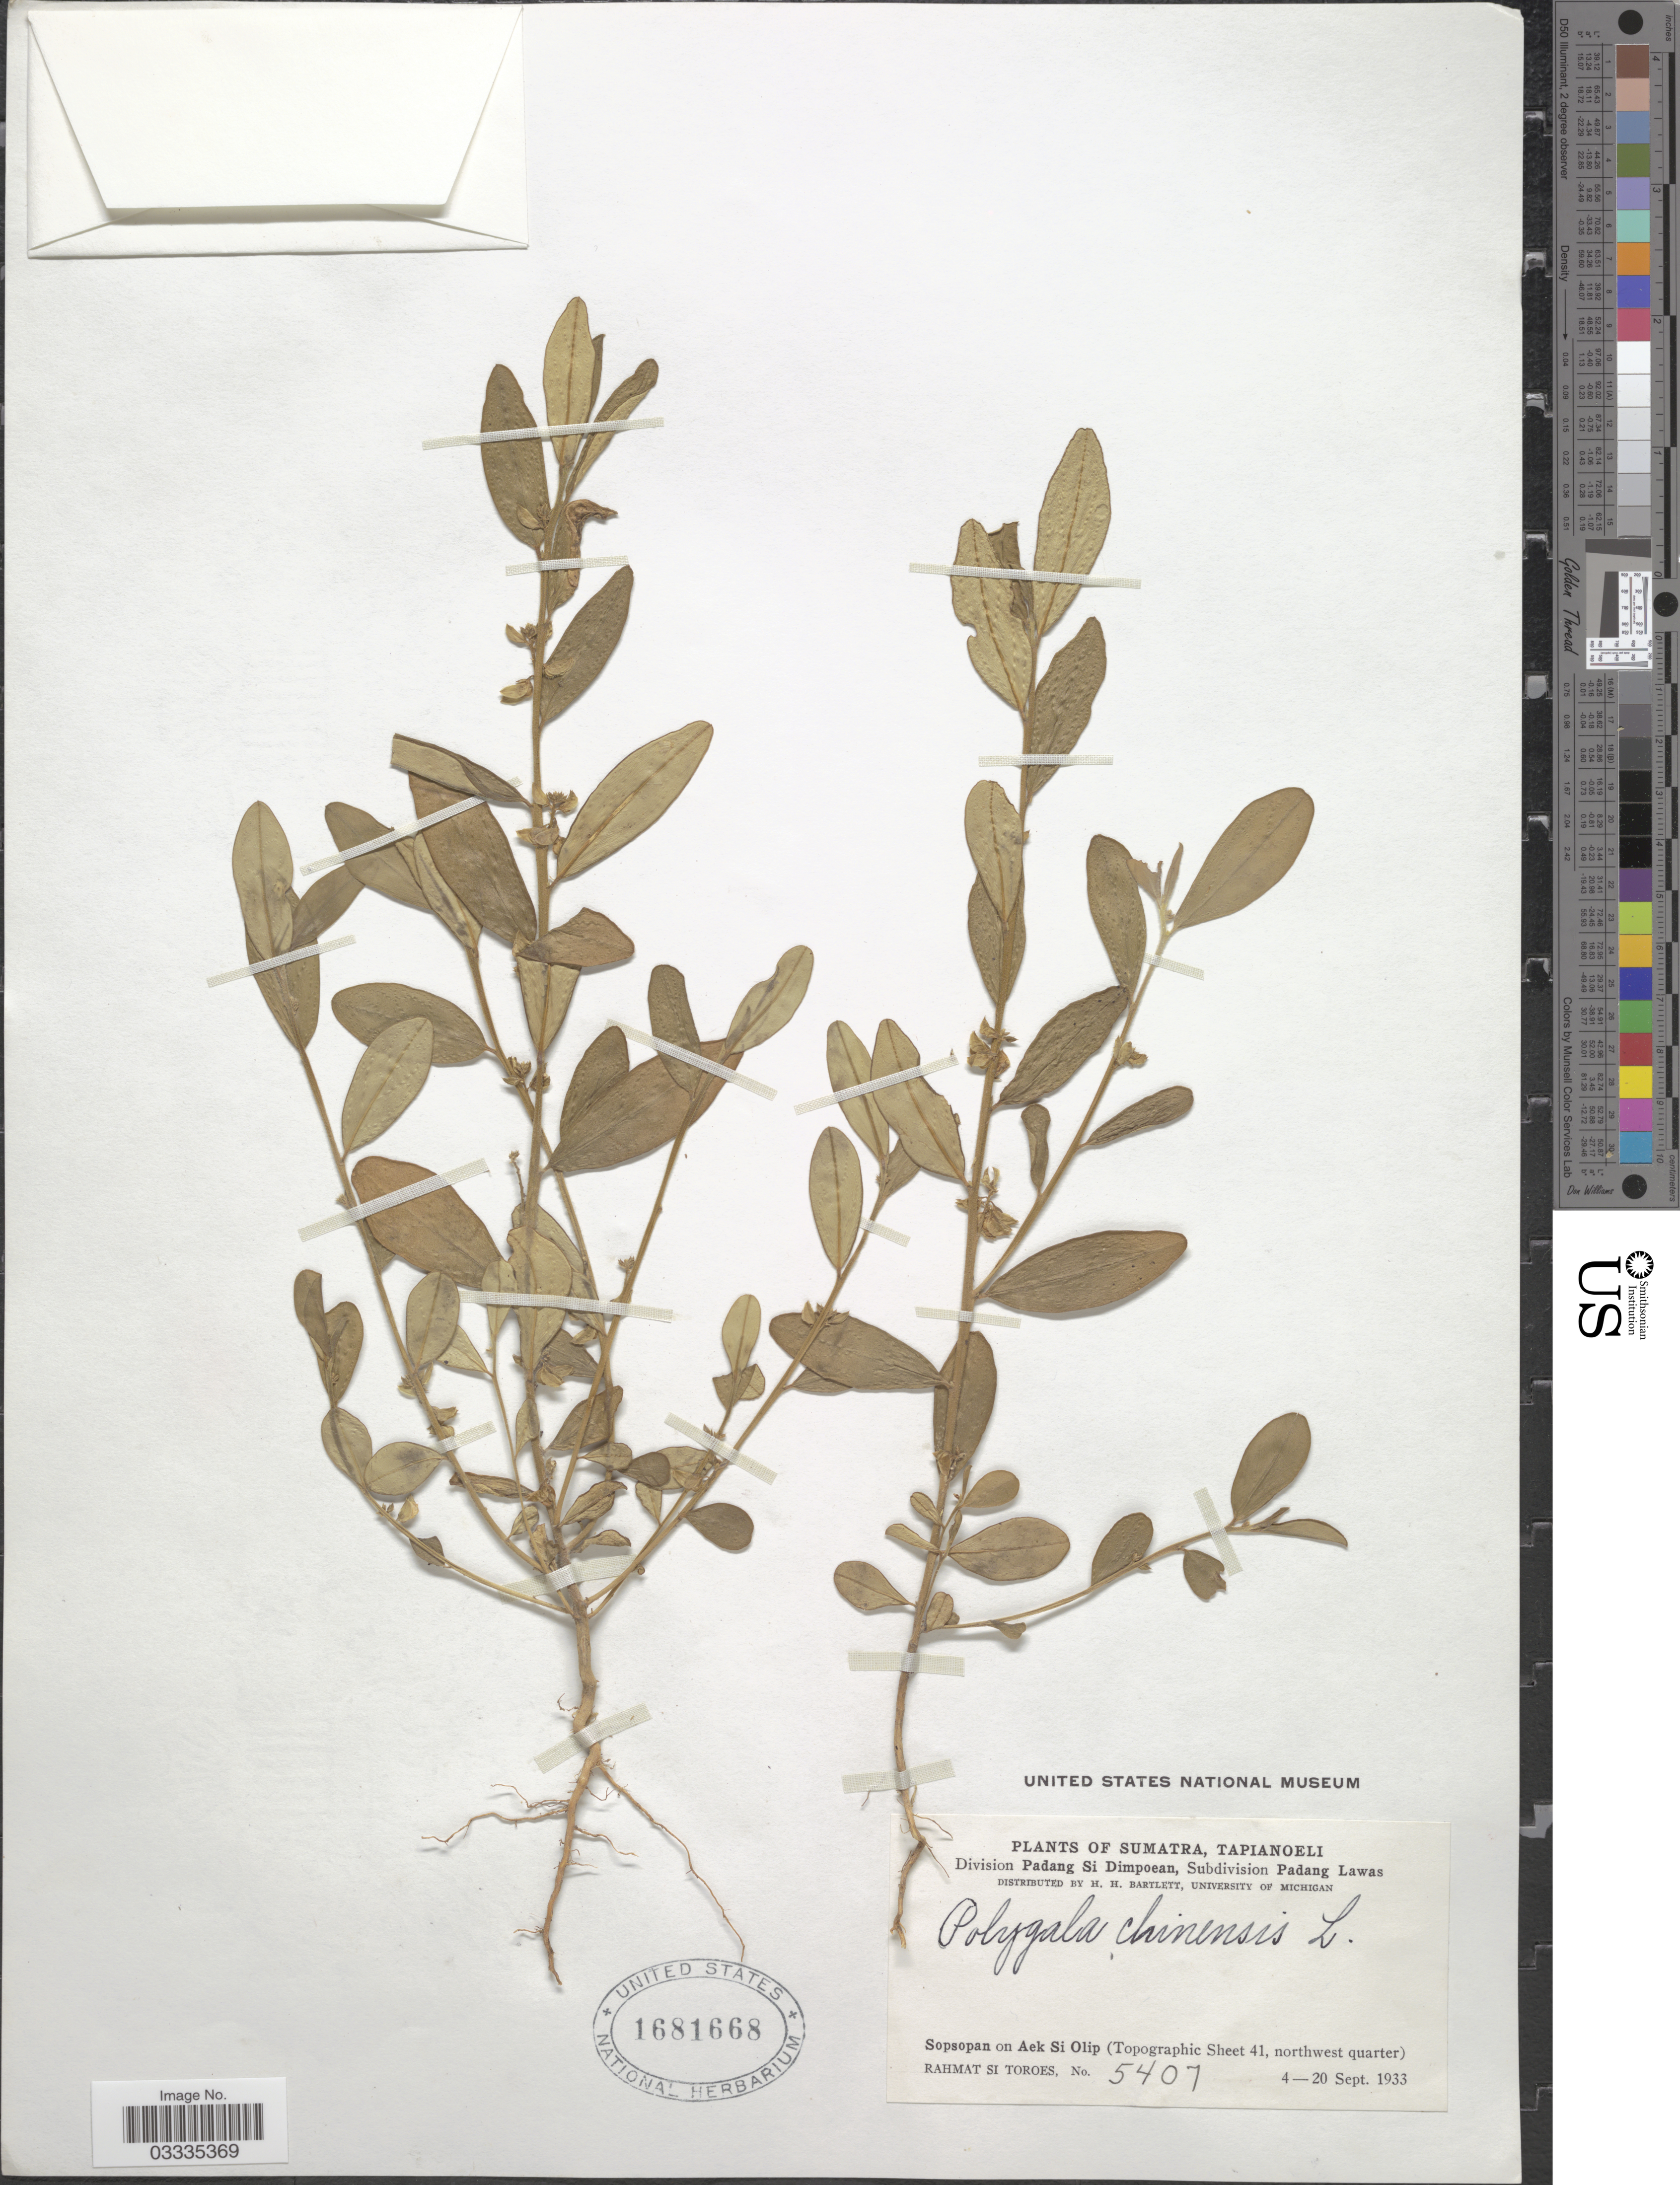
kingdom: Plantae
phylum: Tracheophyta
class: Magnoliopsida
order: Fabales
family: Polygalaceae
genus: Polygala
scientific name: Polygala chinensis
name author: L.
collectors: Rahmat Si Boeea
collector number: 5407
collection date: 1933-09-04/1933-09-20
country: Indonesia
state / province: Sumatra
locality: Tapianoeli, Division Padang Si Dimpoean, Subdivision Padang Lawas. Sopsopan on Aek Si Olip (Topographic Sheet 41, northwest quarter).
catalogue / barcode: US 1681668